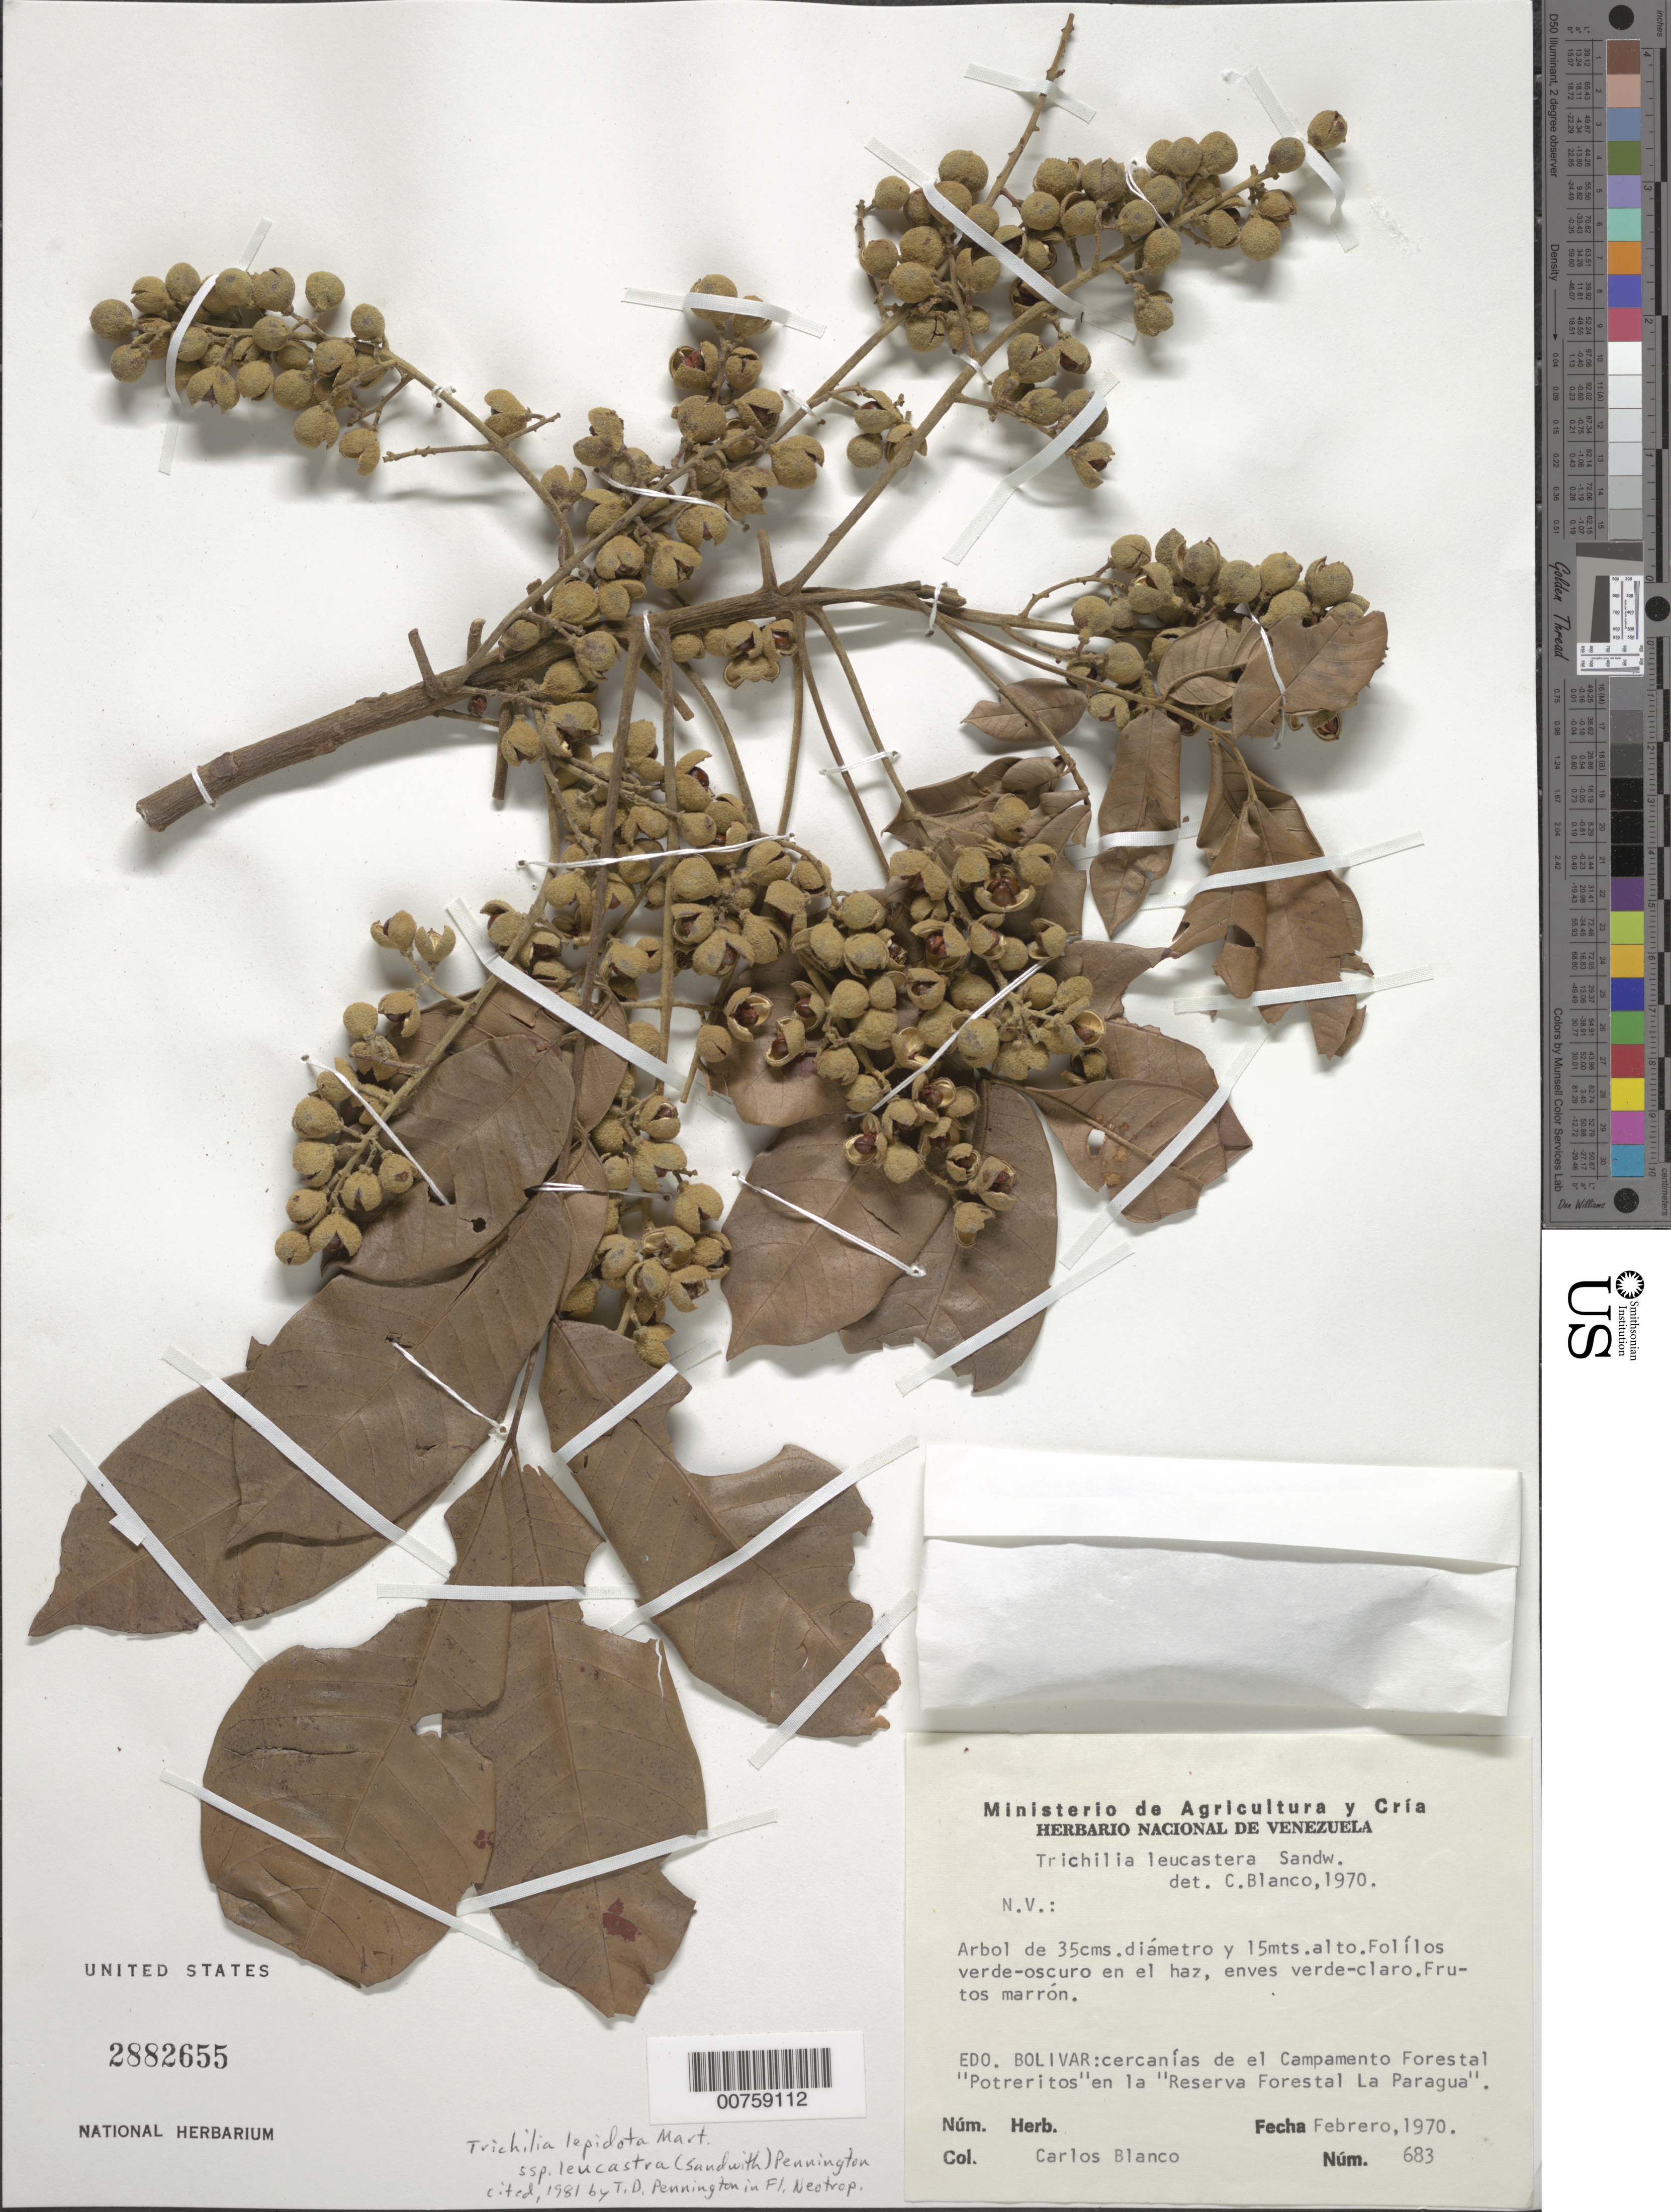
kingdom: Plantae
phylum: Tracheophyta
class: Magnoliopsida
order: Sapindales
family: Meliaceae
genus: Trichilia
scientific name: Trichilia lepidota subsp. leucastra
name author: (Sandwith) T.D. Penn.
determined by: Pennington, T. D., (K)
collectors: C. A. Blanco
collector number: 683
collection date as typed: Feb-70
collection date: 1970-02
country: Venezuela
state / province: Bolívar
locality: Reserva Forestal La Paragua, cercanias de el Campamento Forestal "Potreritos"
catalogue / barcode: US 2882655